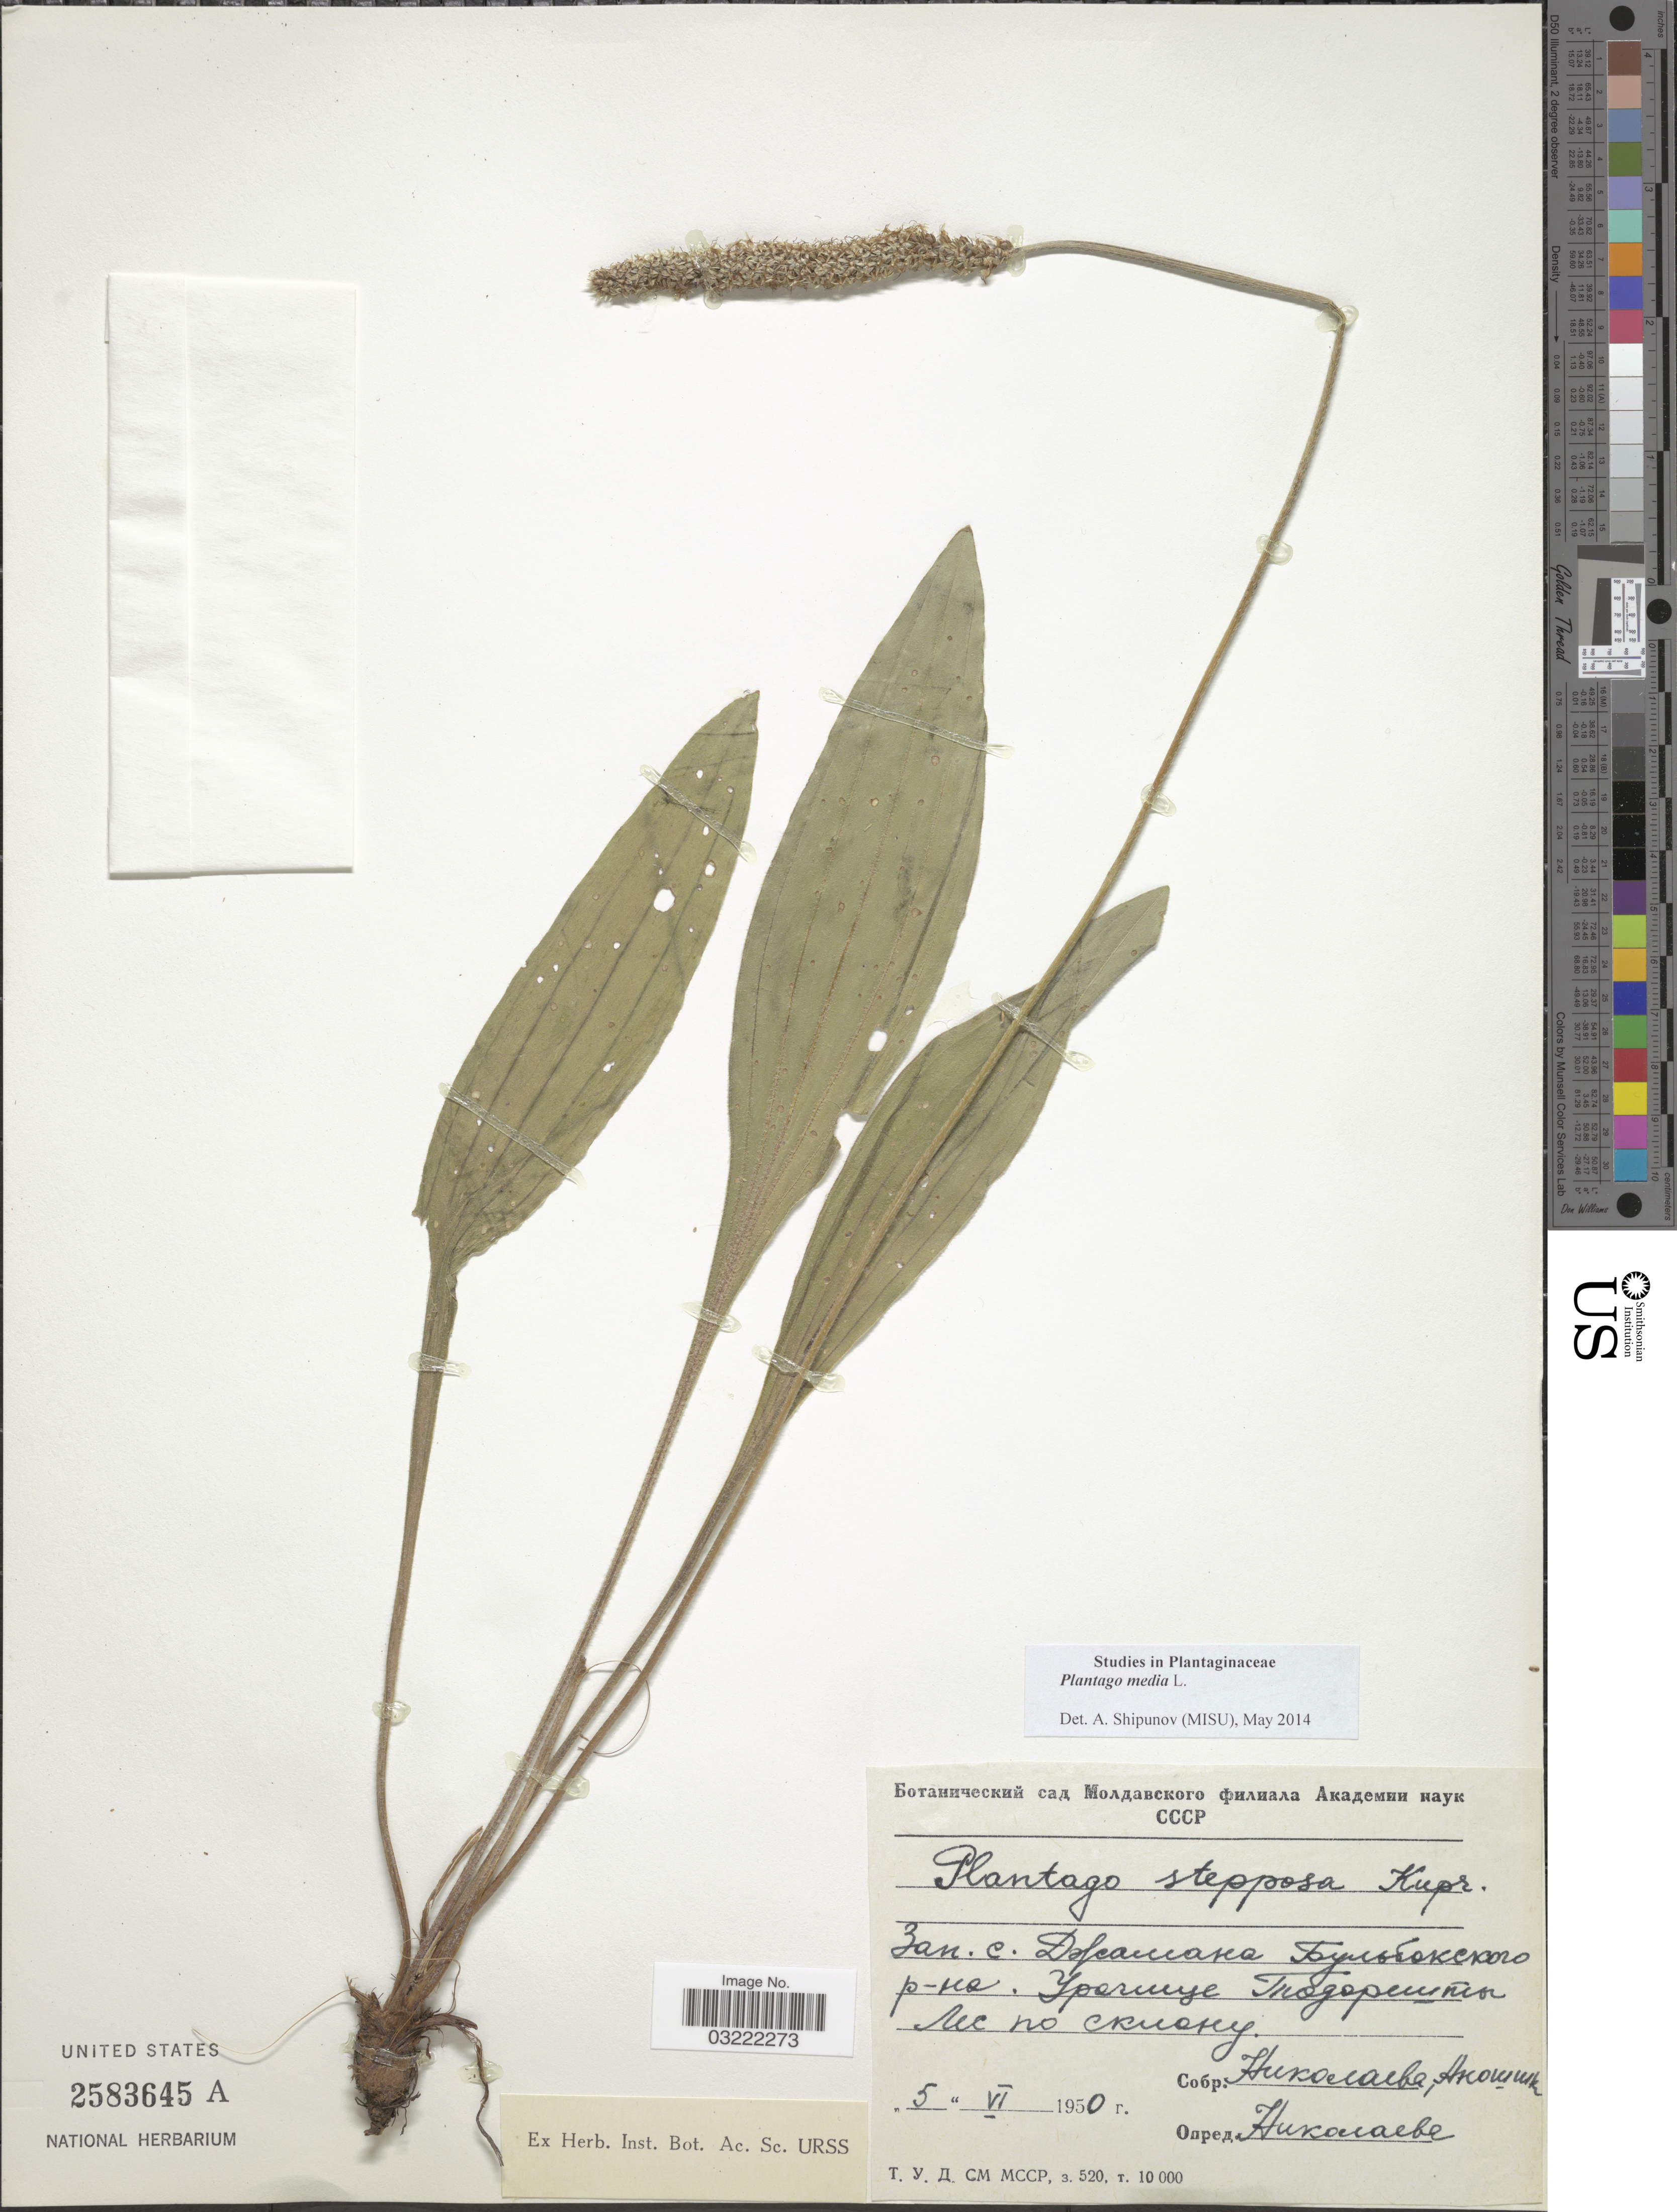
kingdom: Plantae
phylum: Tracheophyta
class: Magnoliopsida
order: Lamiales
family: Plantaginaceae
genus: Plantago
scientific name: Plantago media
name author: L.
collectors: A. Nikolaeva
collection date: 1950-06-05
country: Moldova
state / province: Anenii Noi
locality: Urochishche Todoreshty, W of village Dzhamana.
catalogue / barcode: US 2583645A